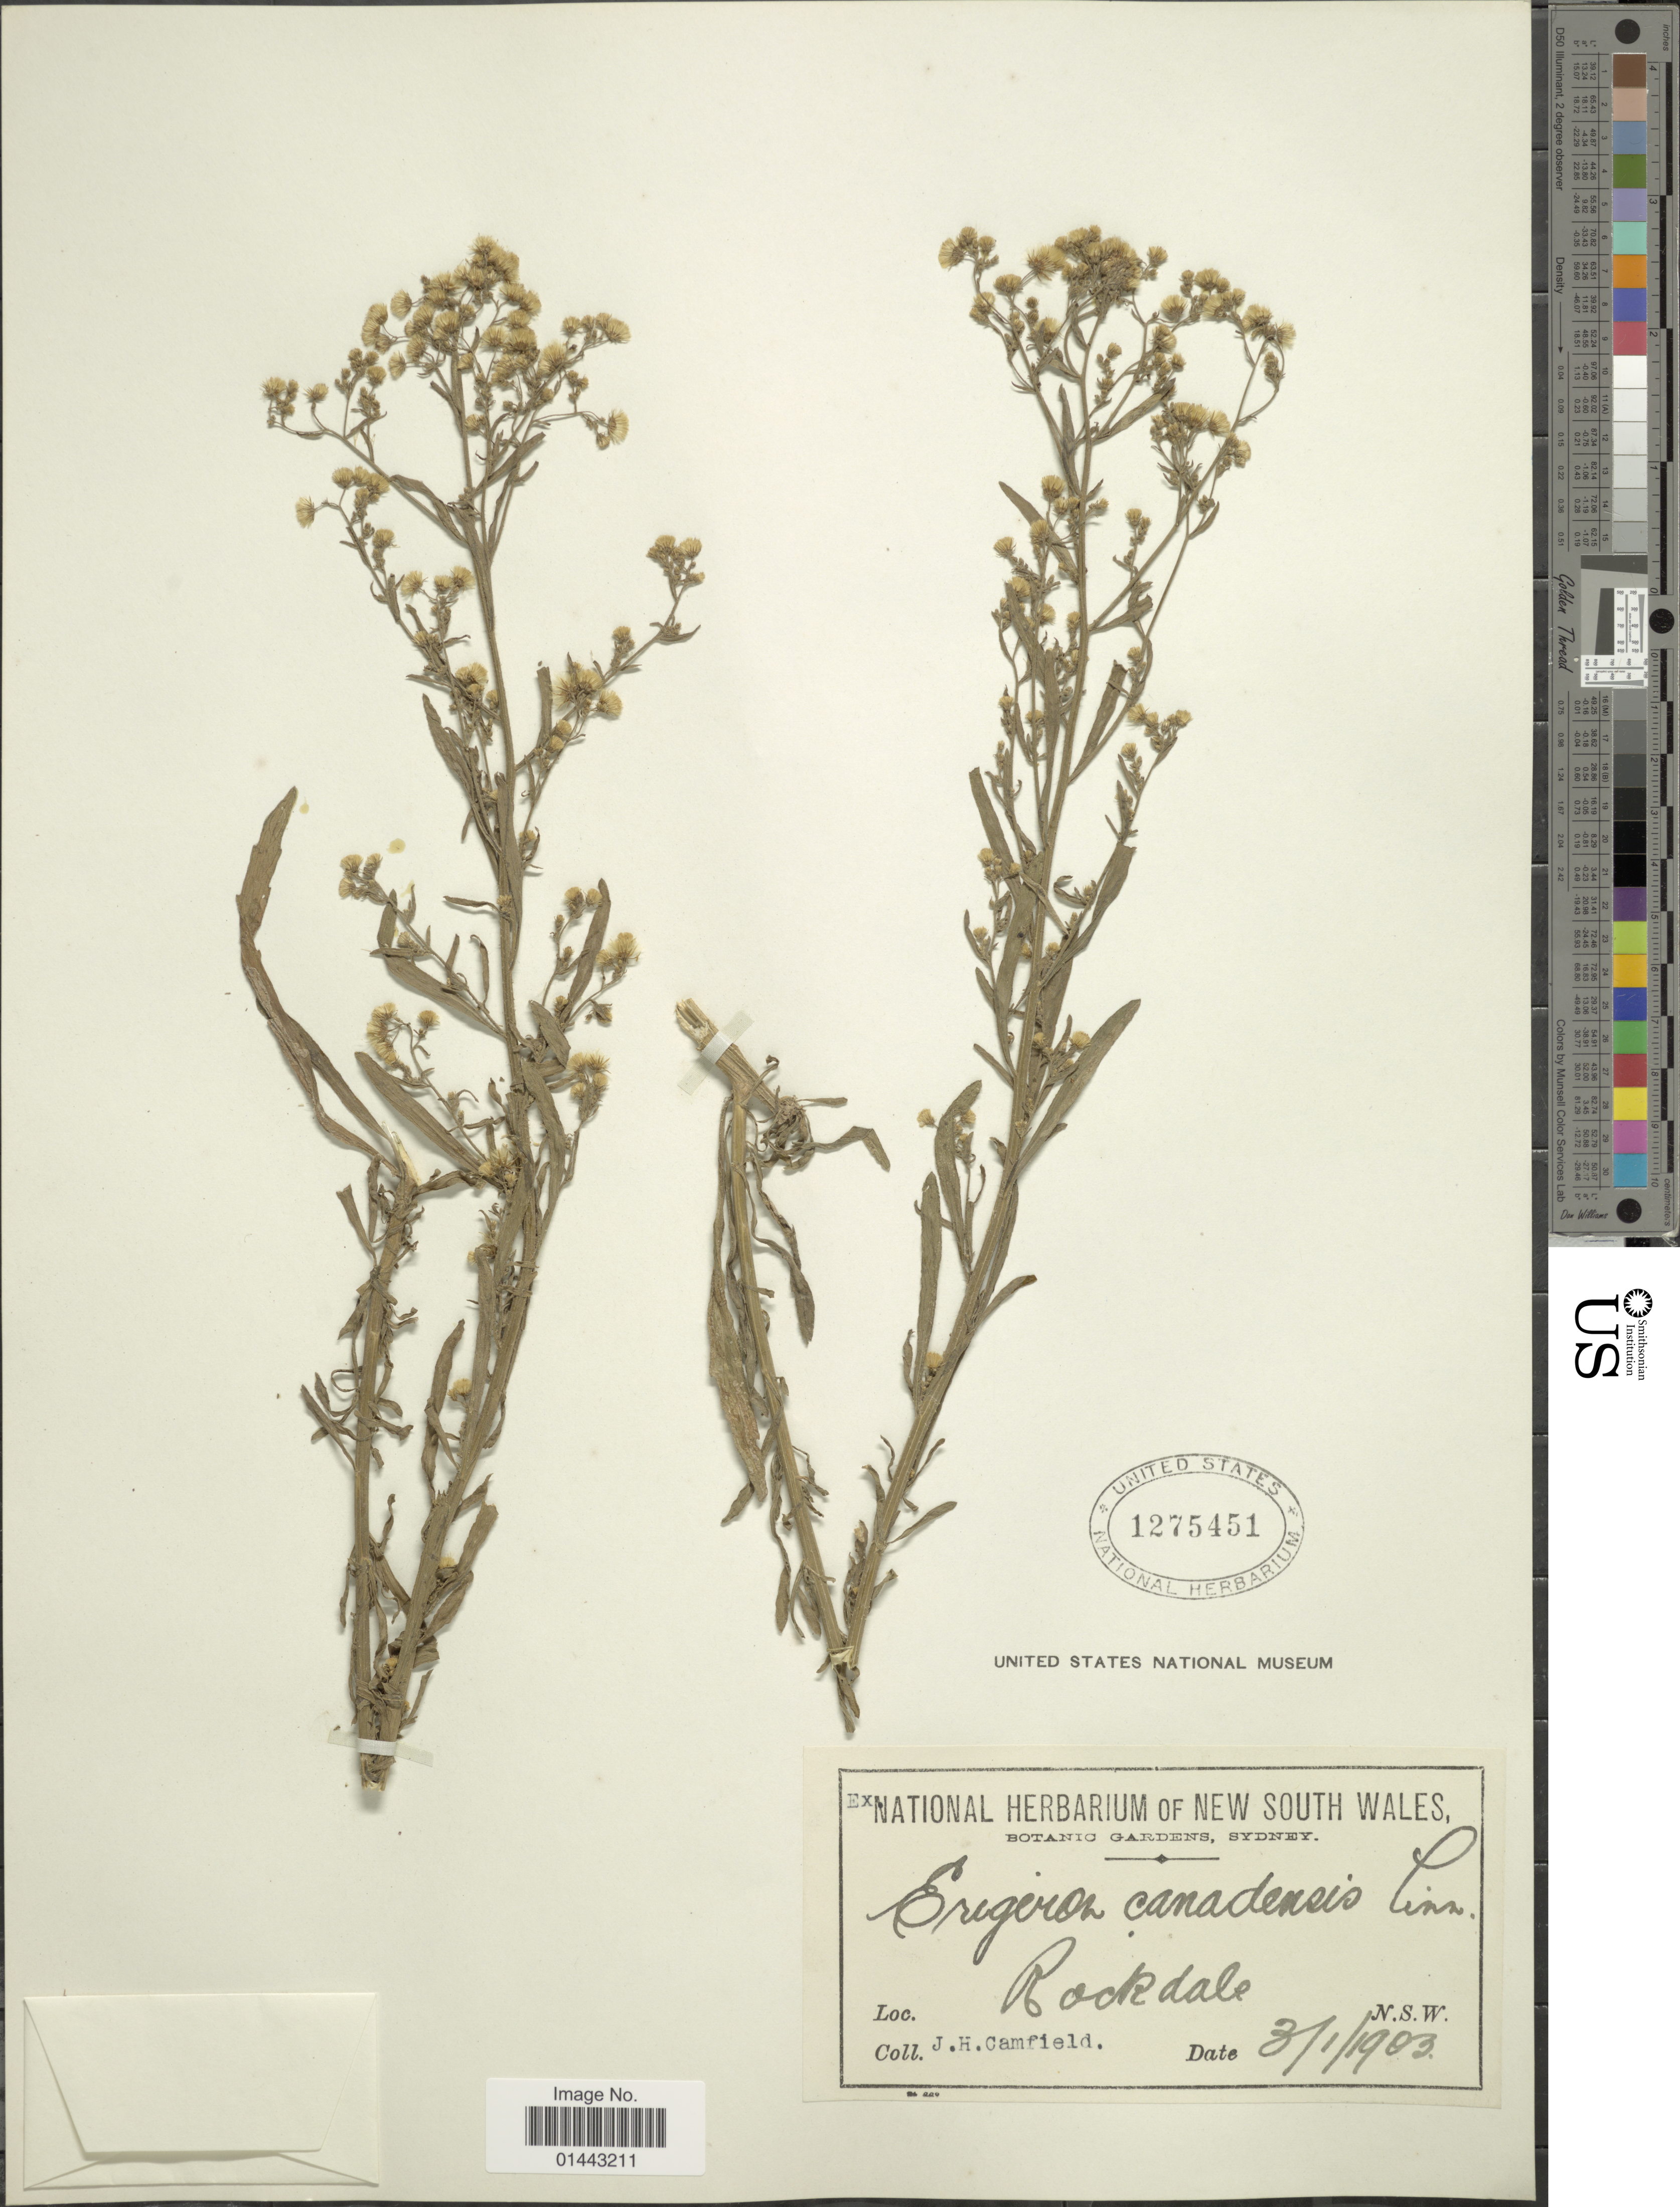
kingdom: Plantae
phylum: Tracheophyta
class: Magnoliopsida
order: Asterales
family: Asteraceae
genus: Erigeron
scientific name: Erigeron canadensis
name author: L.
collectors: J. Camfield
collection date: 1903-01-03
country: Australia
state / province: New South Wales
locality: Rockdale.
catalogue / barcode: US 1275451